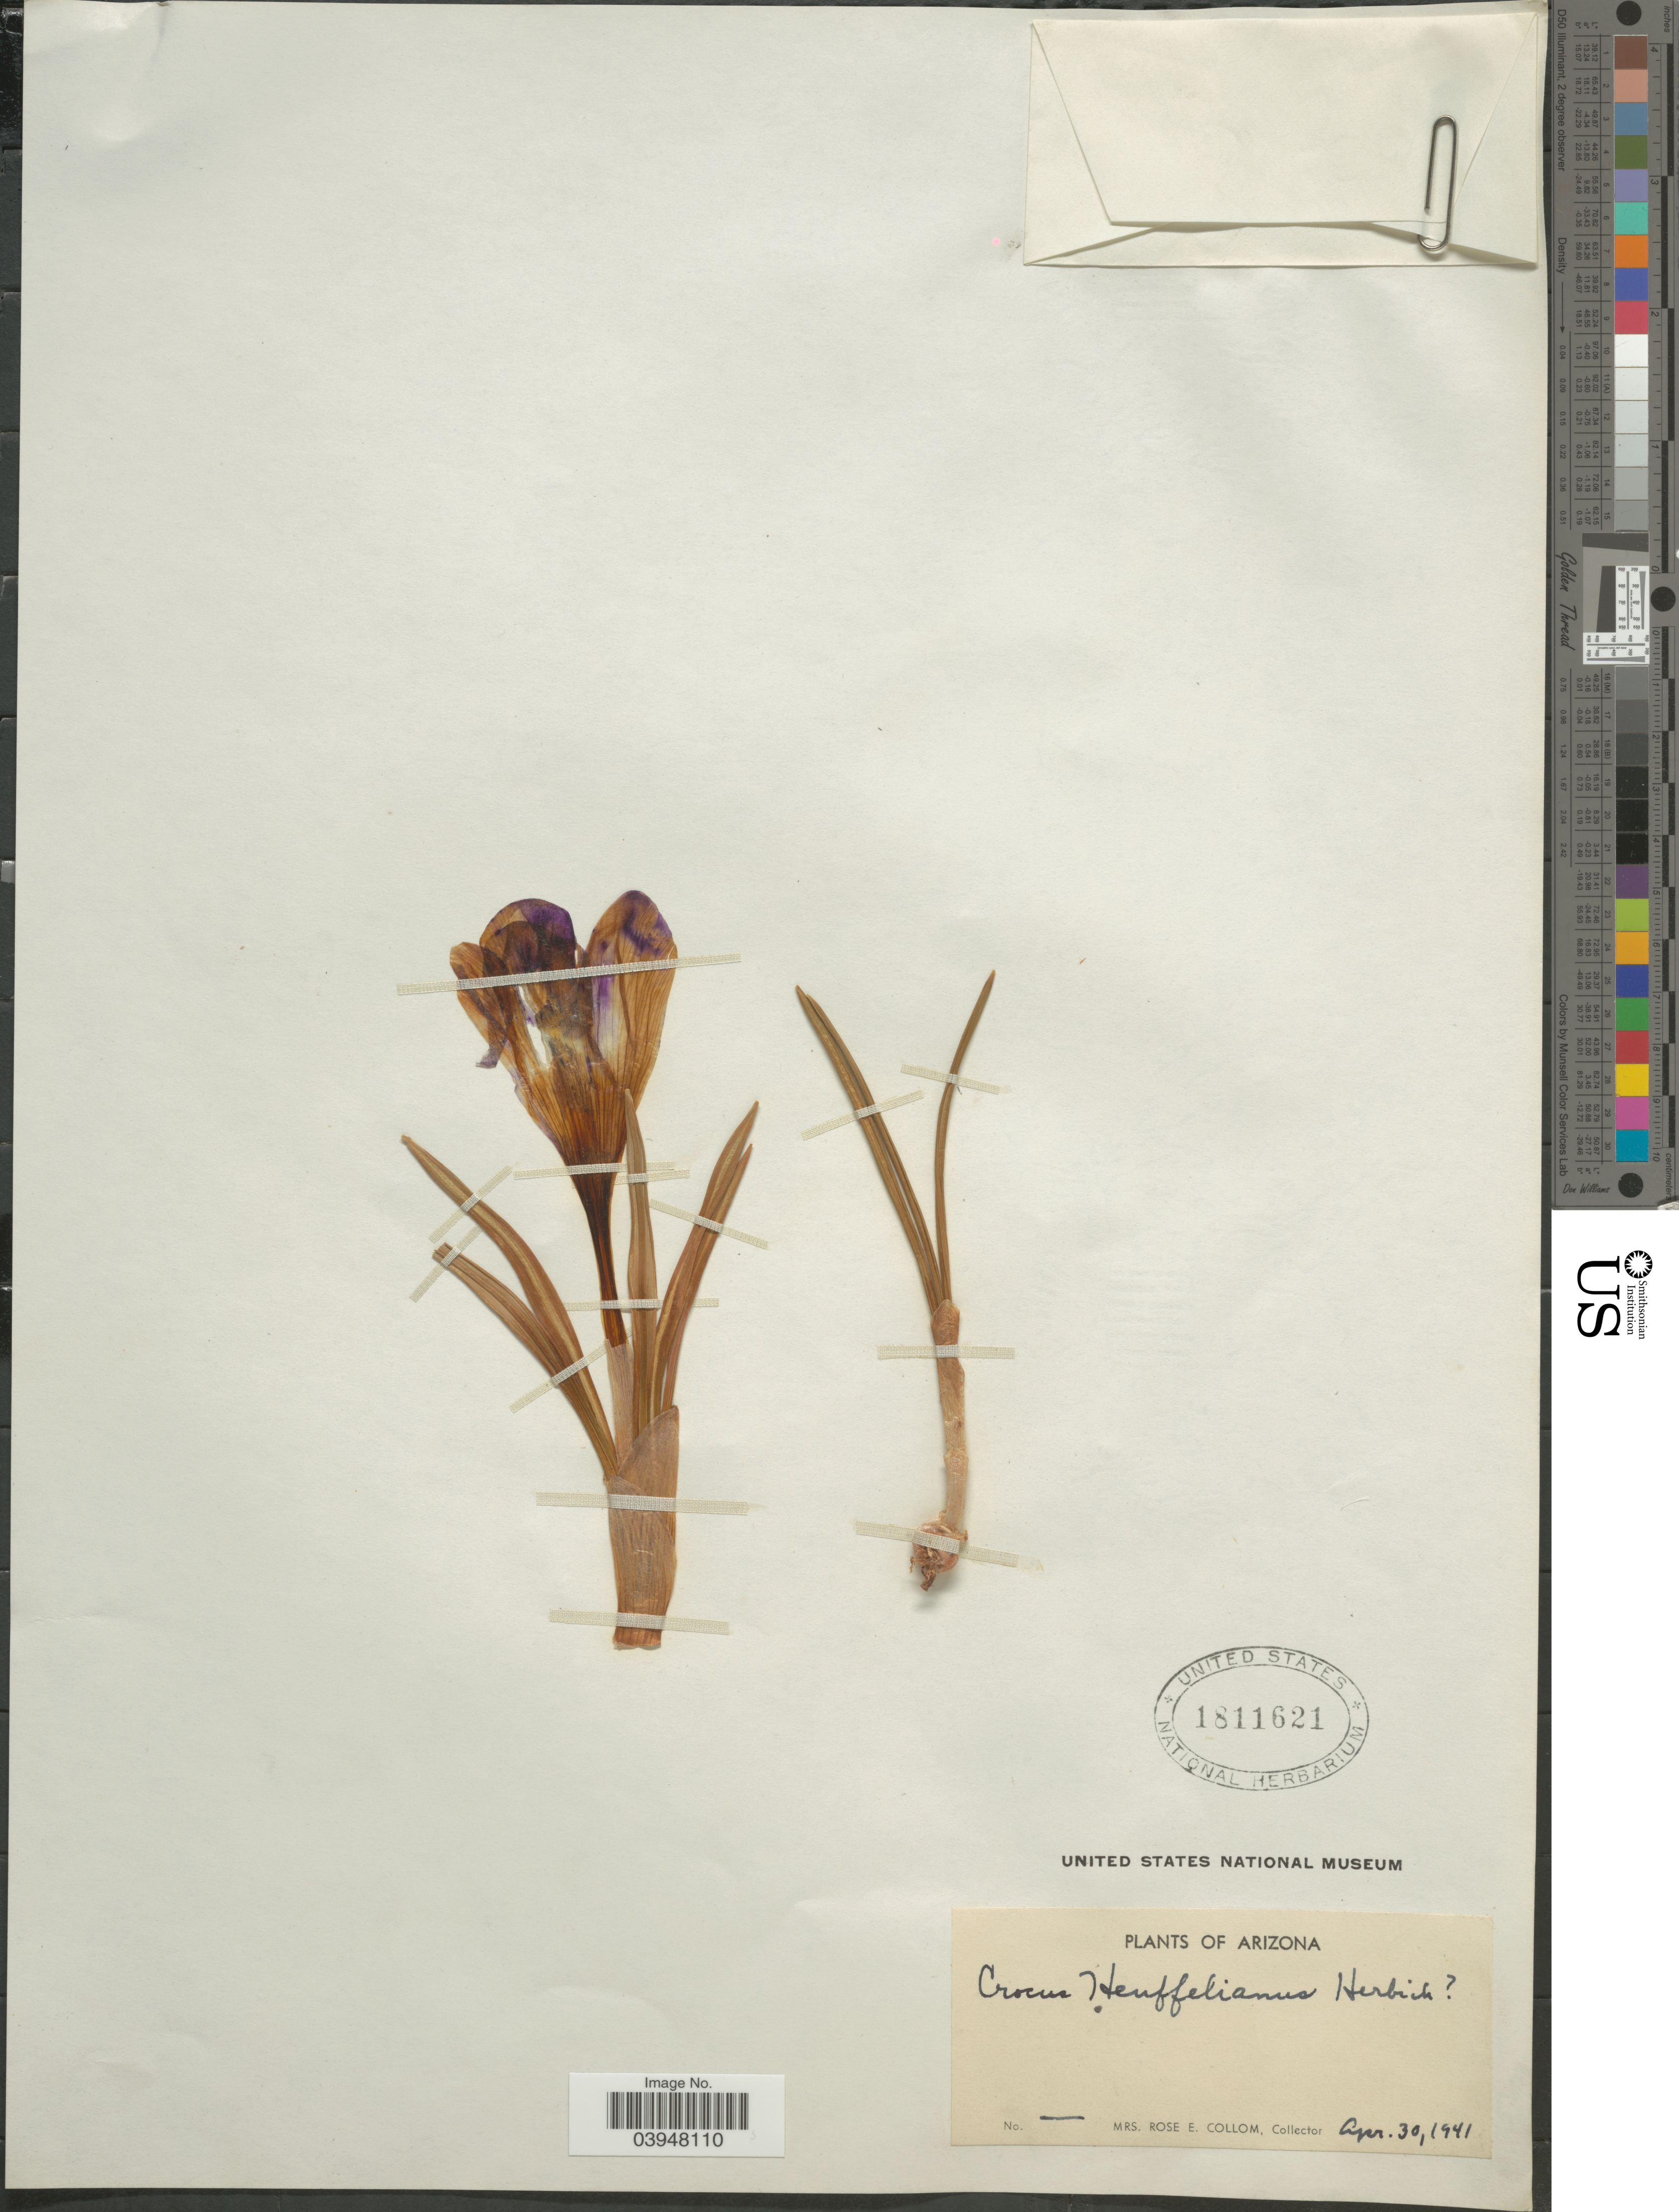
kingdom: Plantae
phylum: Tracheophyta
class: Liliopsida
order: Asparagales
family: Iridaceae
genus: Crocus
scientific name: Crocus heuffelianus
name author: Herb.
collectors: R. E. Collom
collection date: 1941-04-30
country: United States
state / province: Arizona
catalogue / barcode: US 1811621